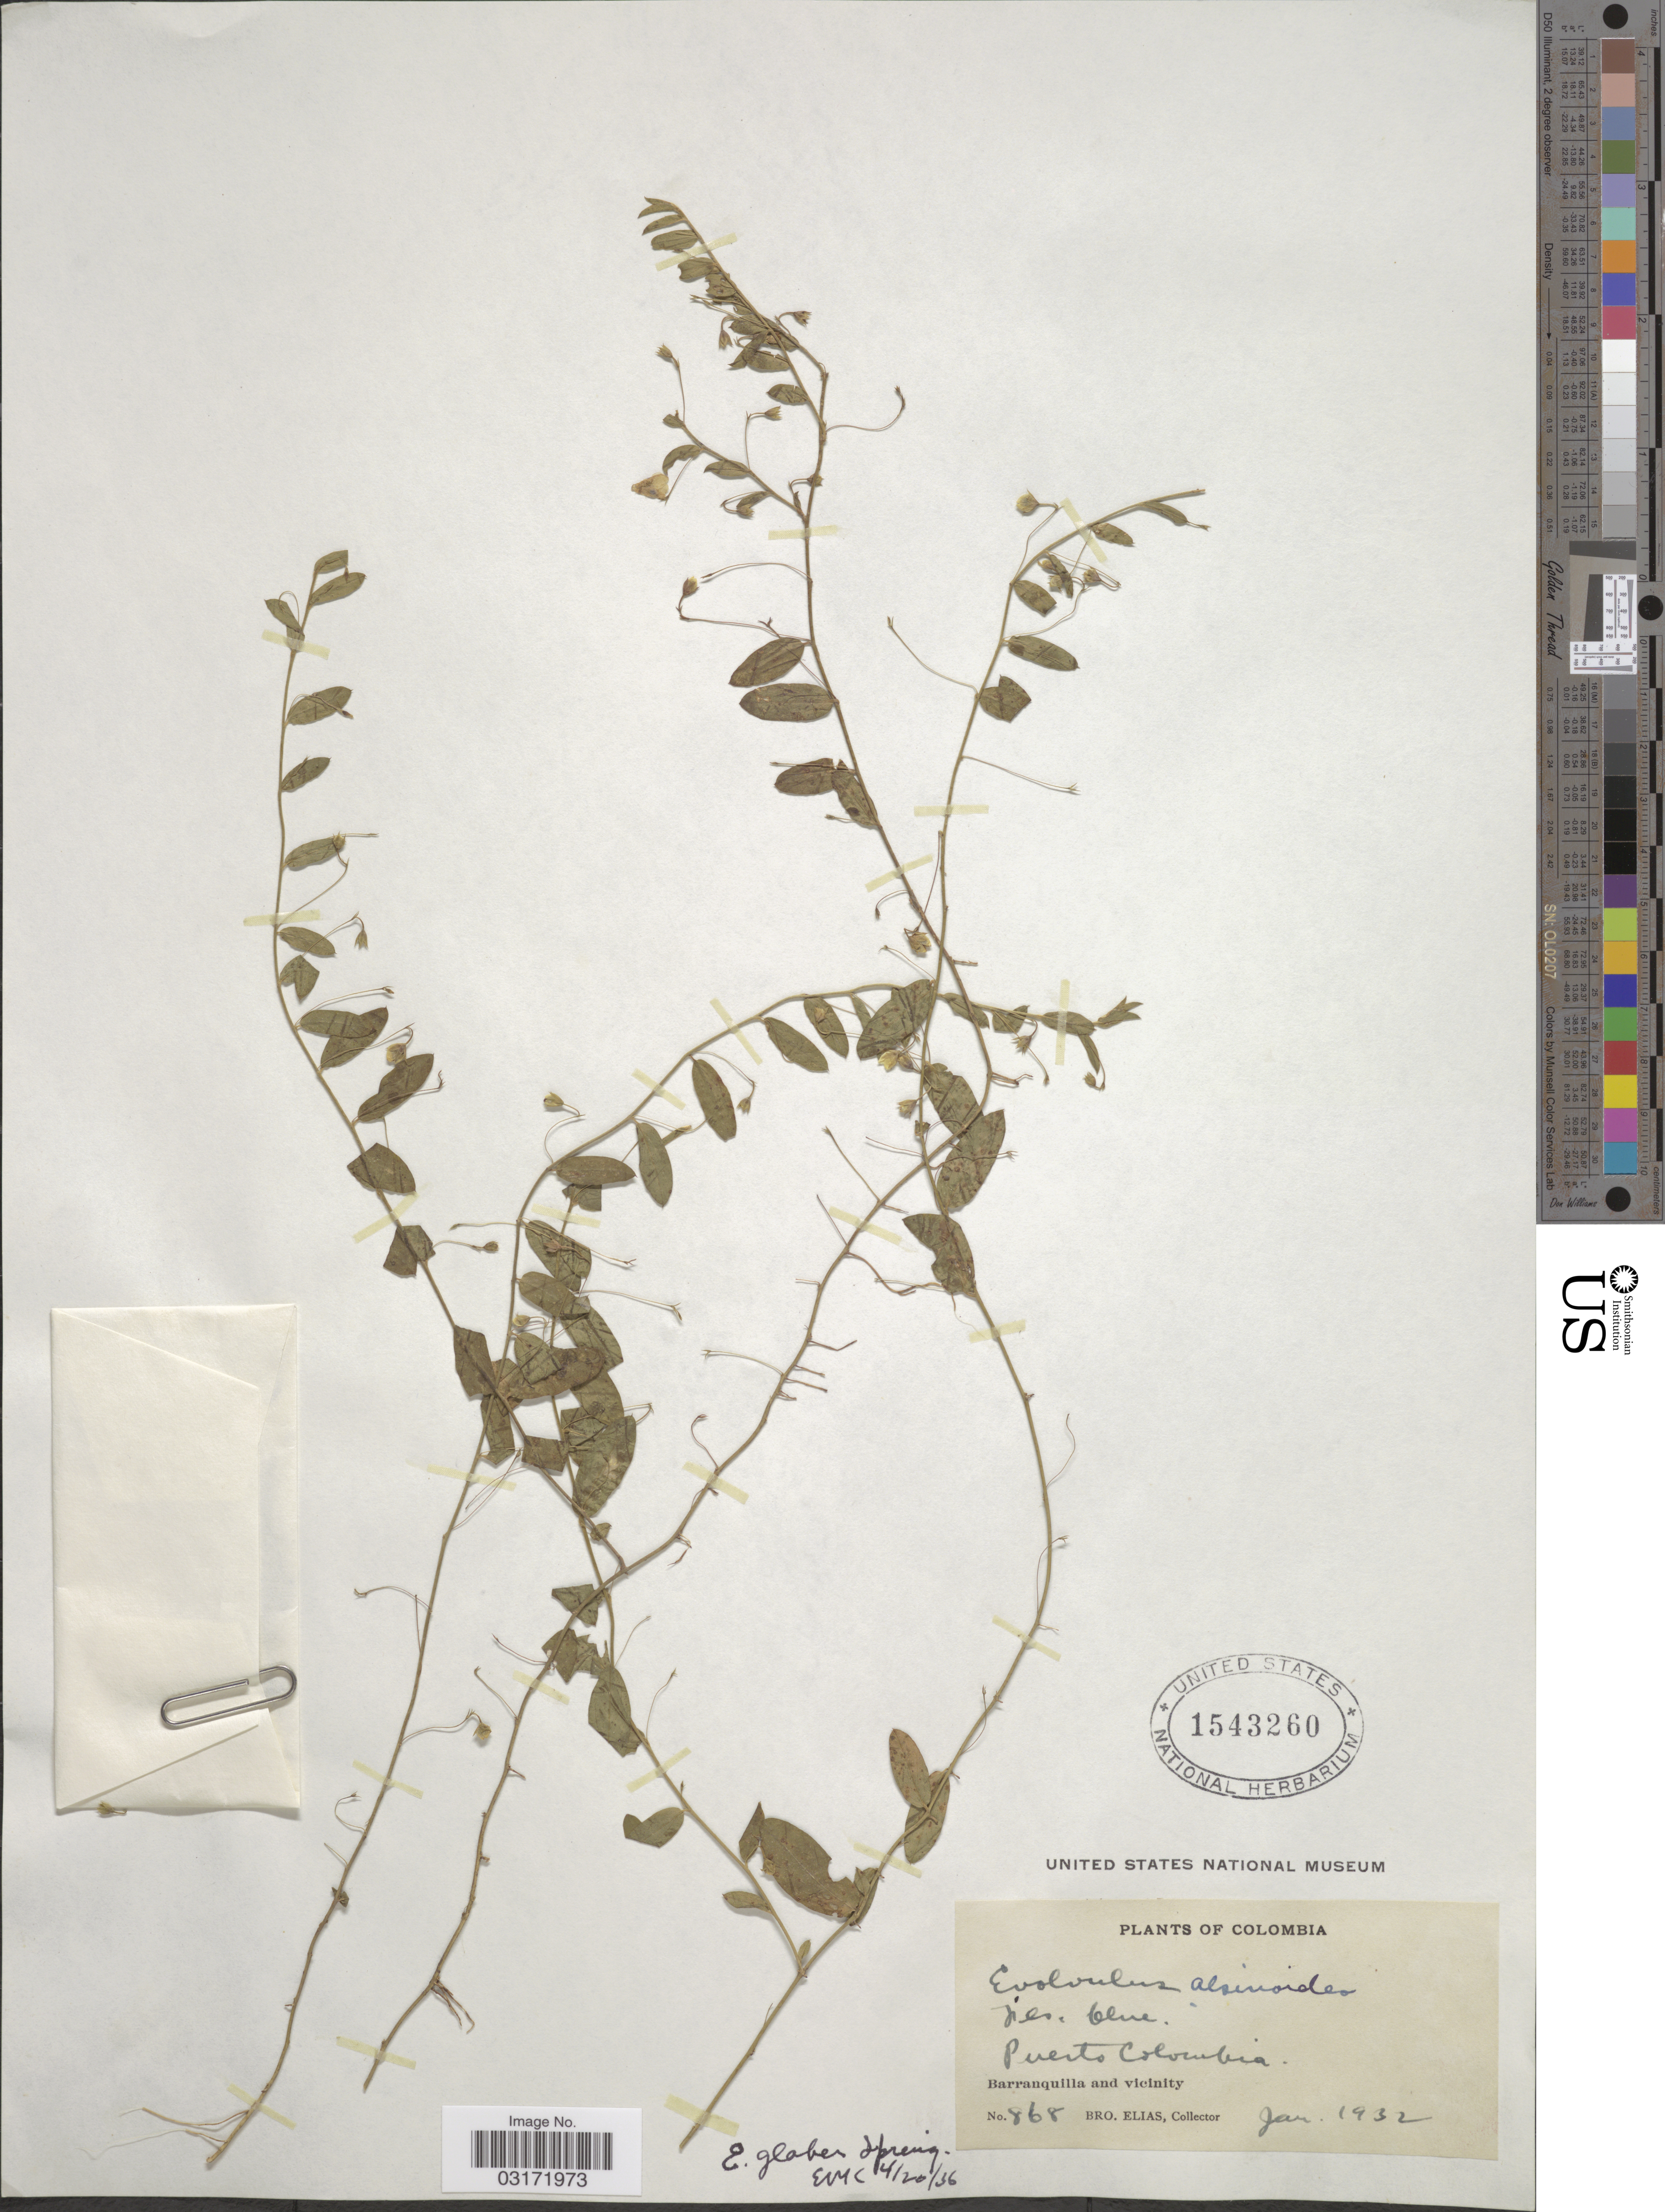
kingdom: Plantae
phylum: Tracheophyta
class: Magnoliopsida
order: Solanales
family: Convolvulaceae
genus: Evolvulus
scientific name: Evolvulus glaber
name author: Spreng.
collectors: Bro. Elias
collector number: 868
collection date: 1932-01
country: Colombia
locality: Puerto Colombia, Barranquilla and vicinity.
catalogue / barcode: US 1543260